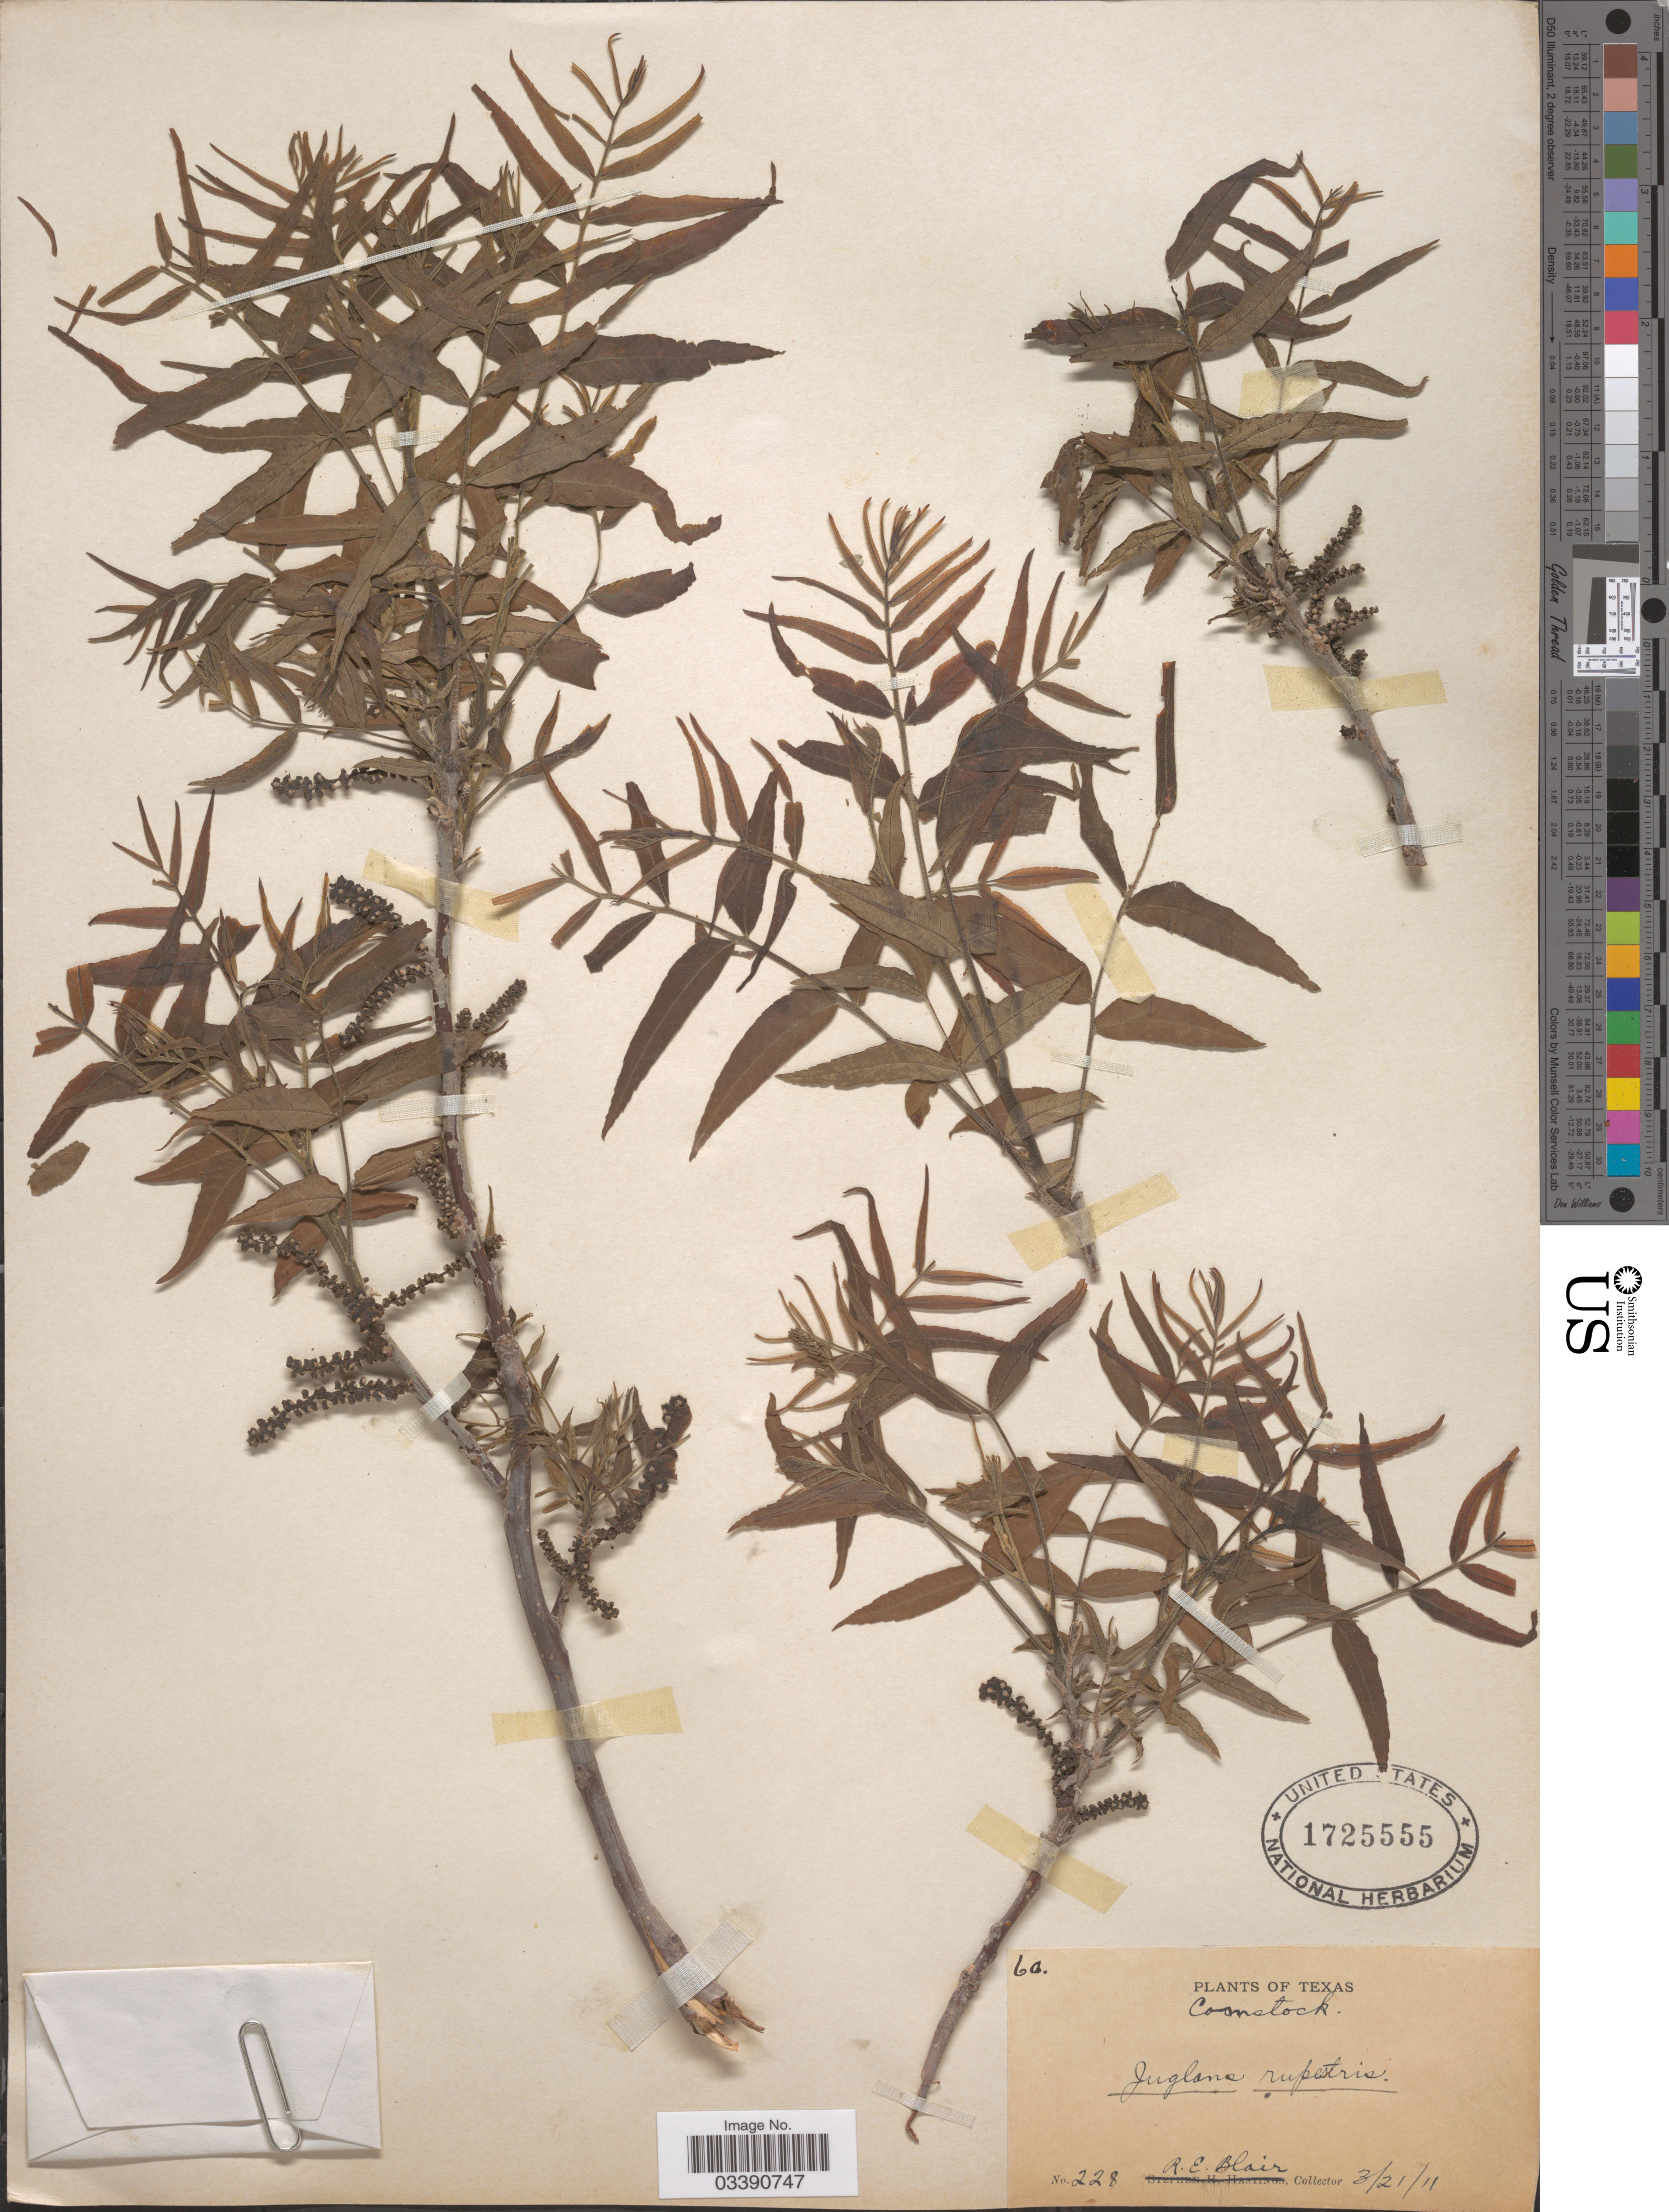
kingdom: Plantae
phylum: Tracheophyta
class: Magnoliopsida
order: Fagales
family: Juglandaceae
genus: Juglans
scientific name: Juglans microcarpa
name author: Berland. in Berland. & Chovell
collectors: R. Blair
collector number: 228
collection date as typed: Transcribed d/m/y: 21/3/11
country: United States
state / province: Texas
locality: Comstock.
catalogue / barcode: US 1725555